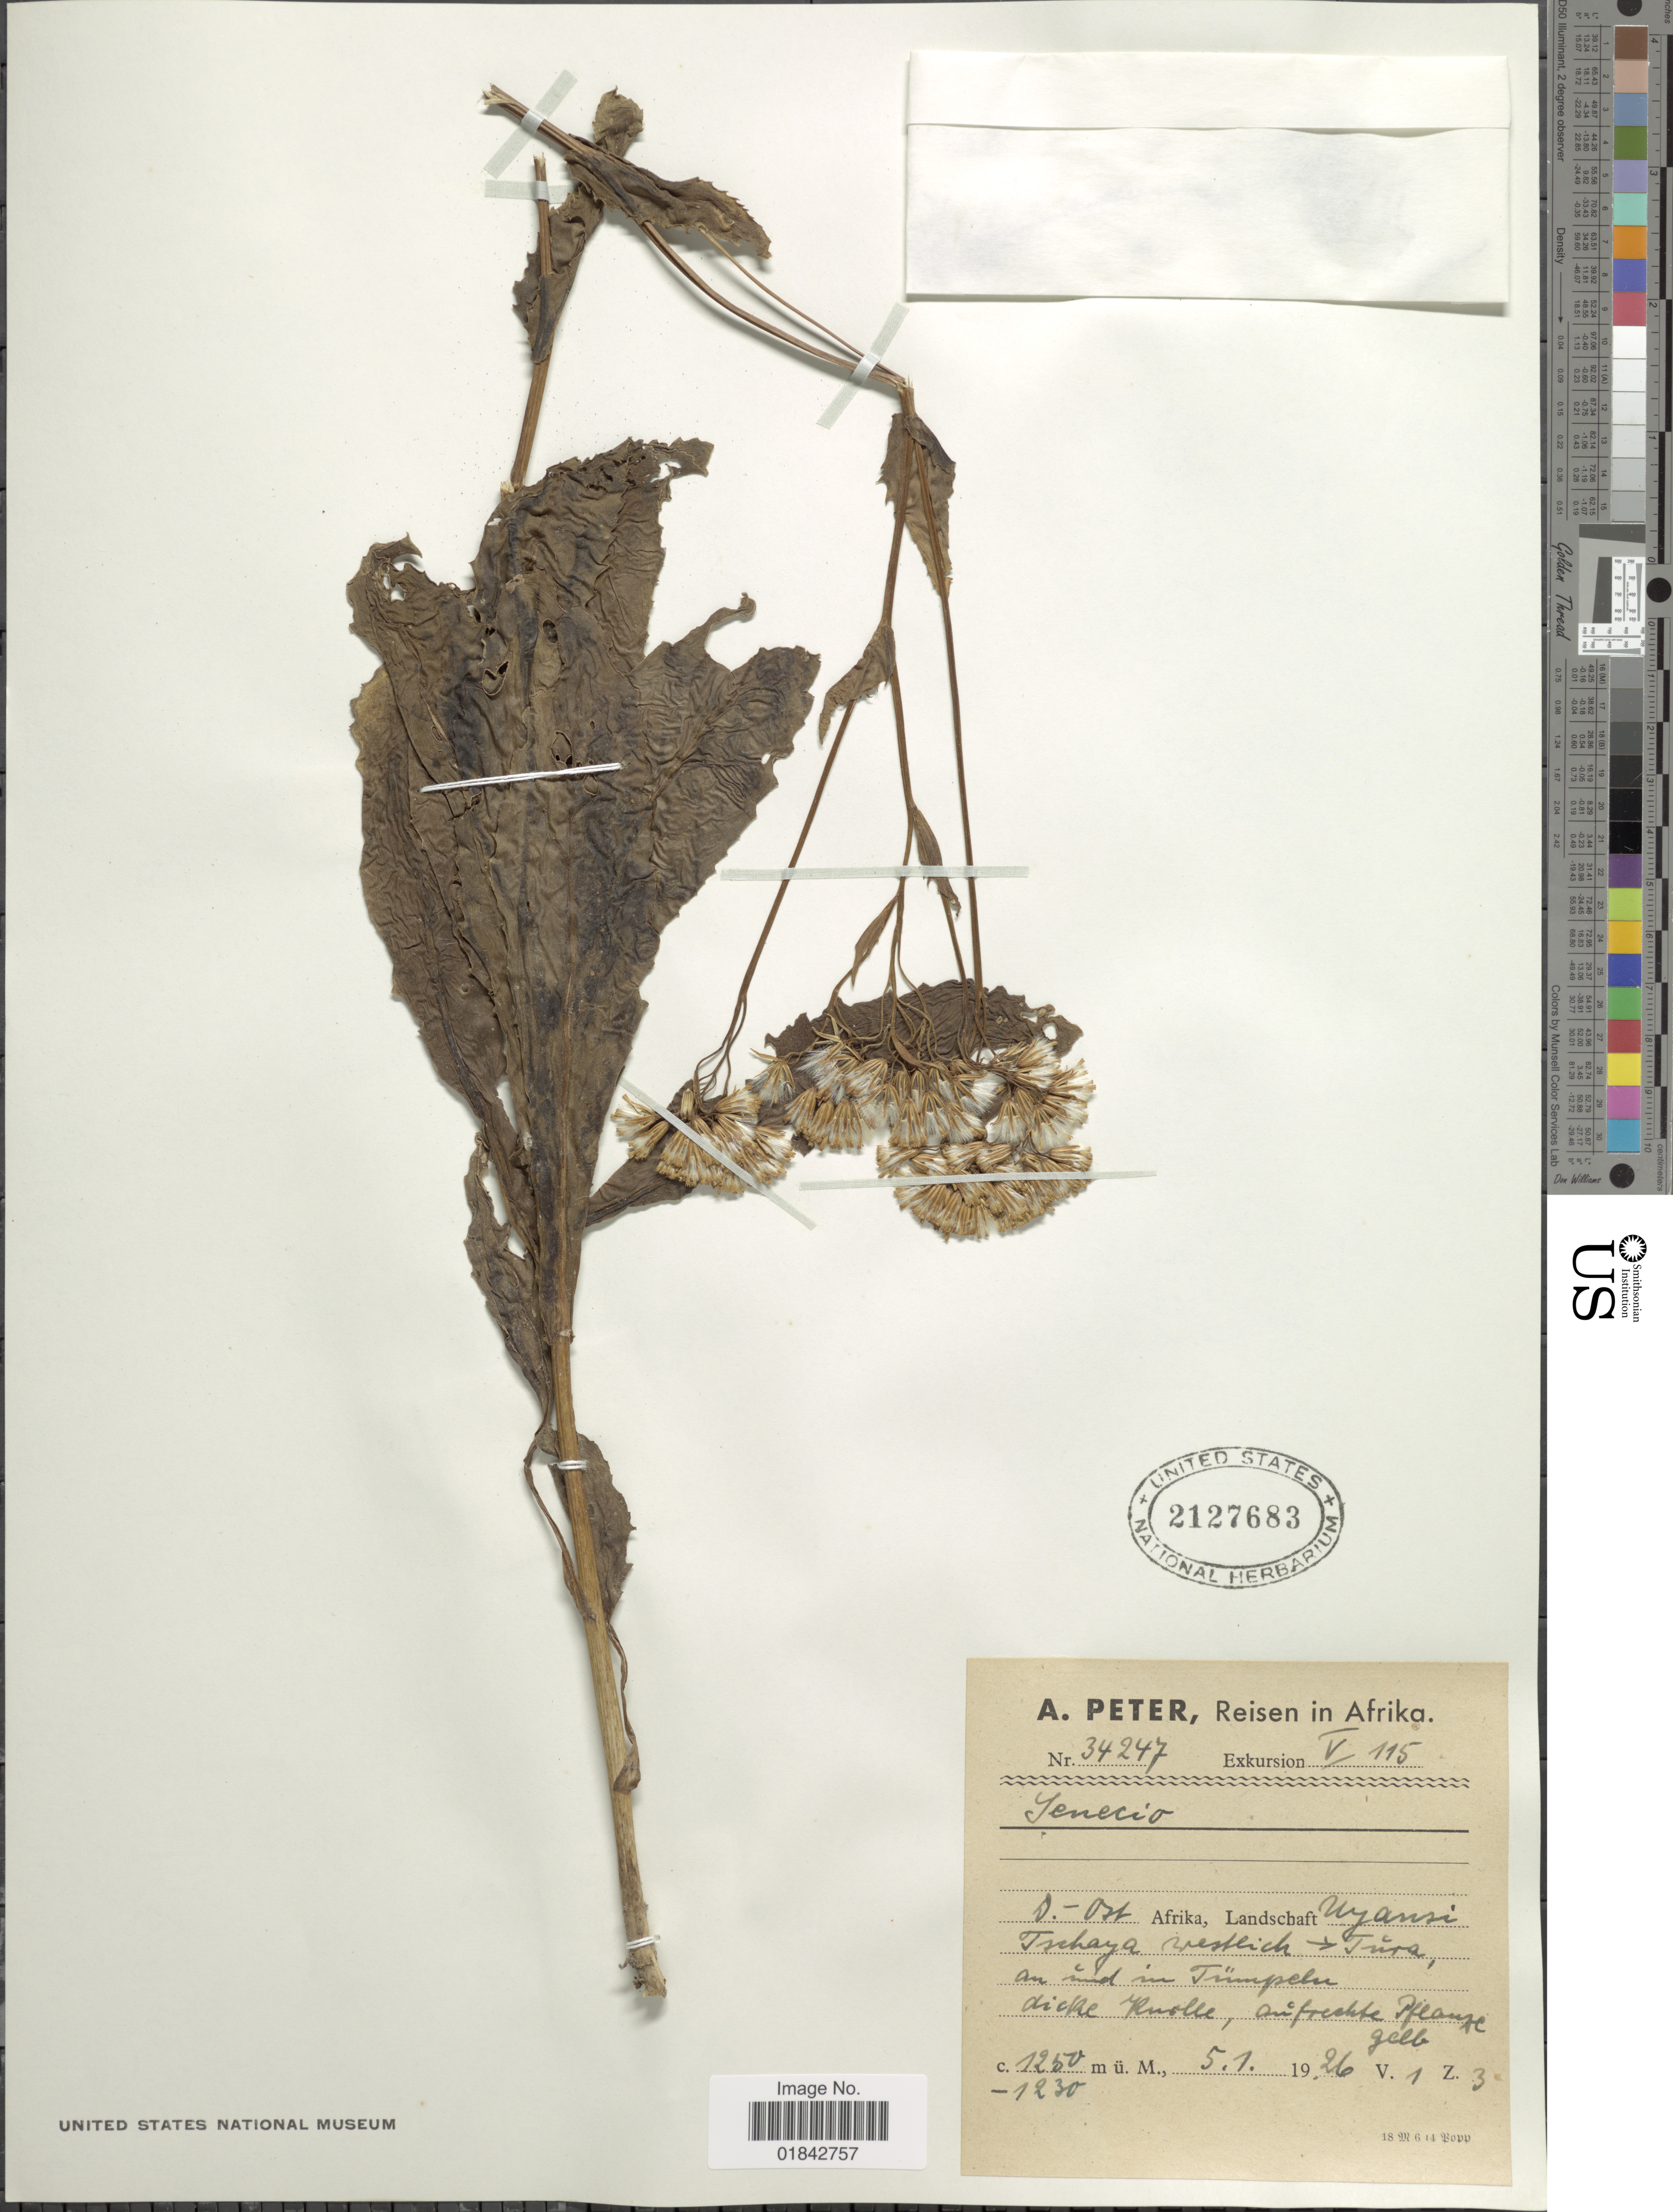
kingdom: Plantae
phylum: Tracheophyta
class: Magnoliopsida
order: Asterales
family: Asteraceae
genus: Senecio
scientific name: Senecio sp.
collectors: A. Peter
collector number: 34247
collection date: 1926-01-05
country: Tanzania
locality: D.- Ost Afrika, Landschaft Uyansi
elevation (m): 1250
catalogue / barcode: US 2127683